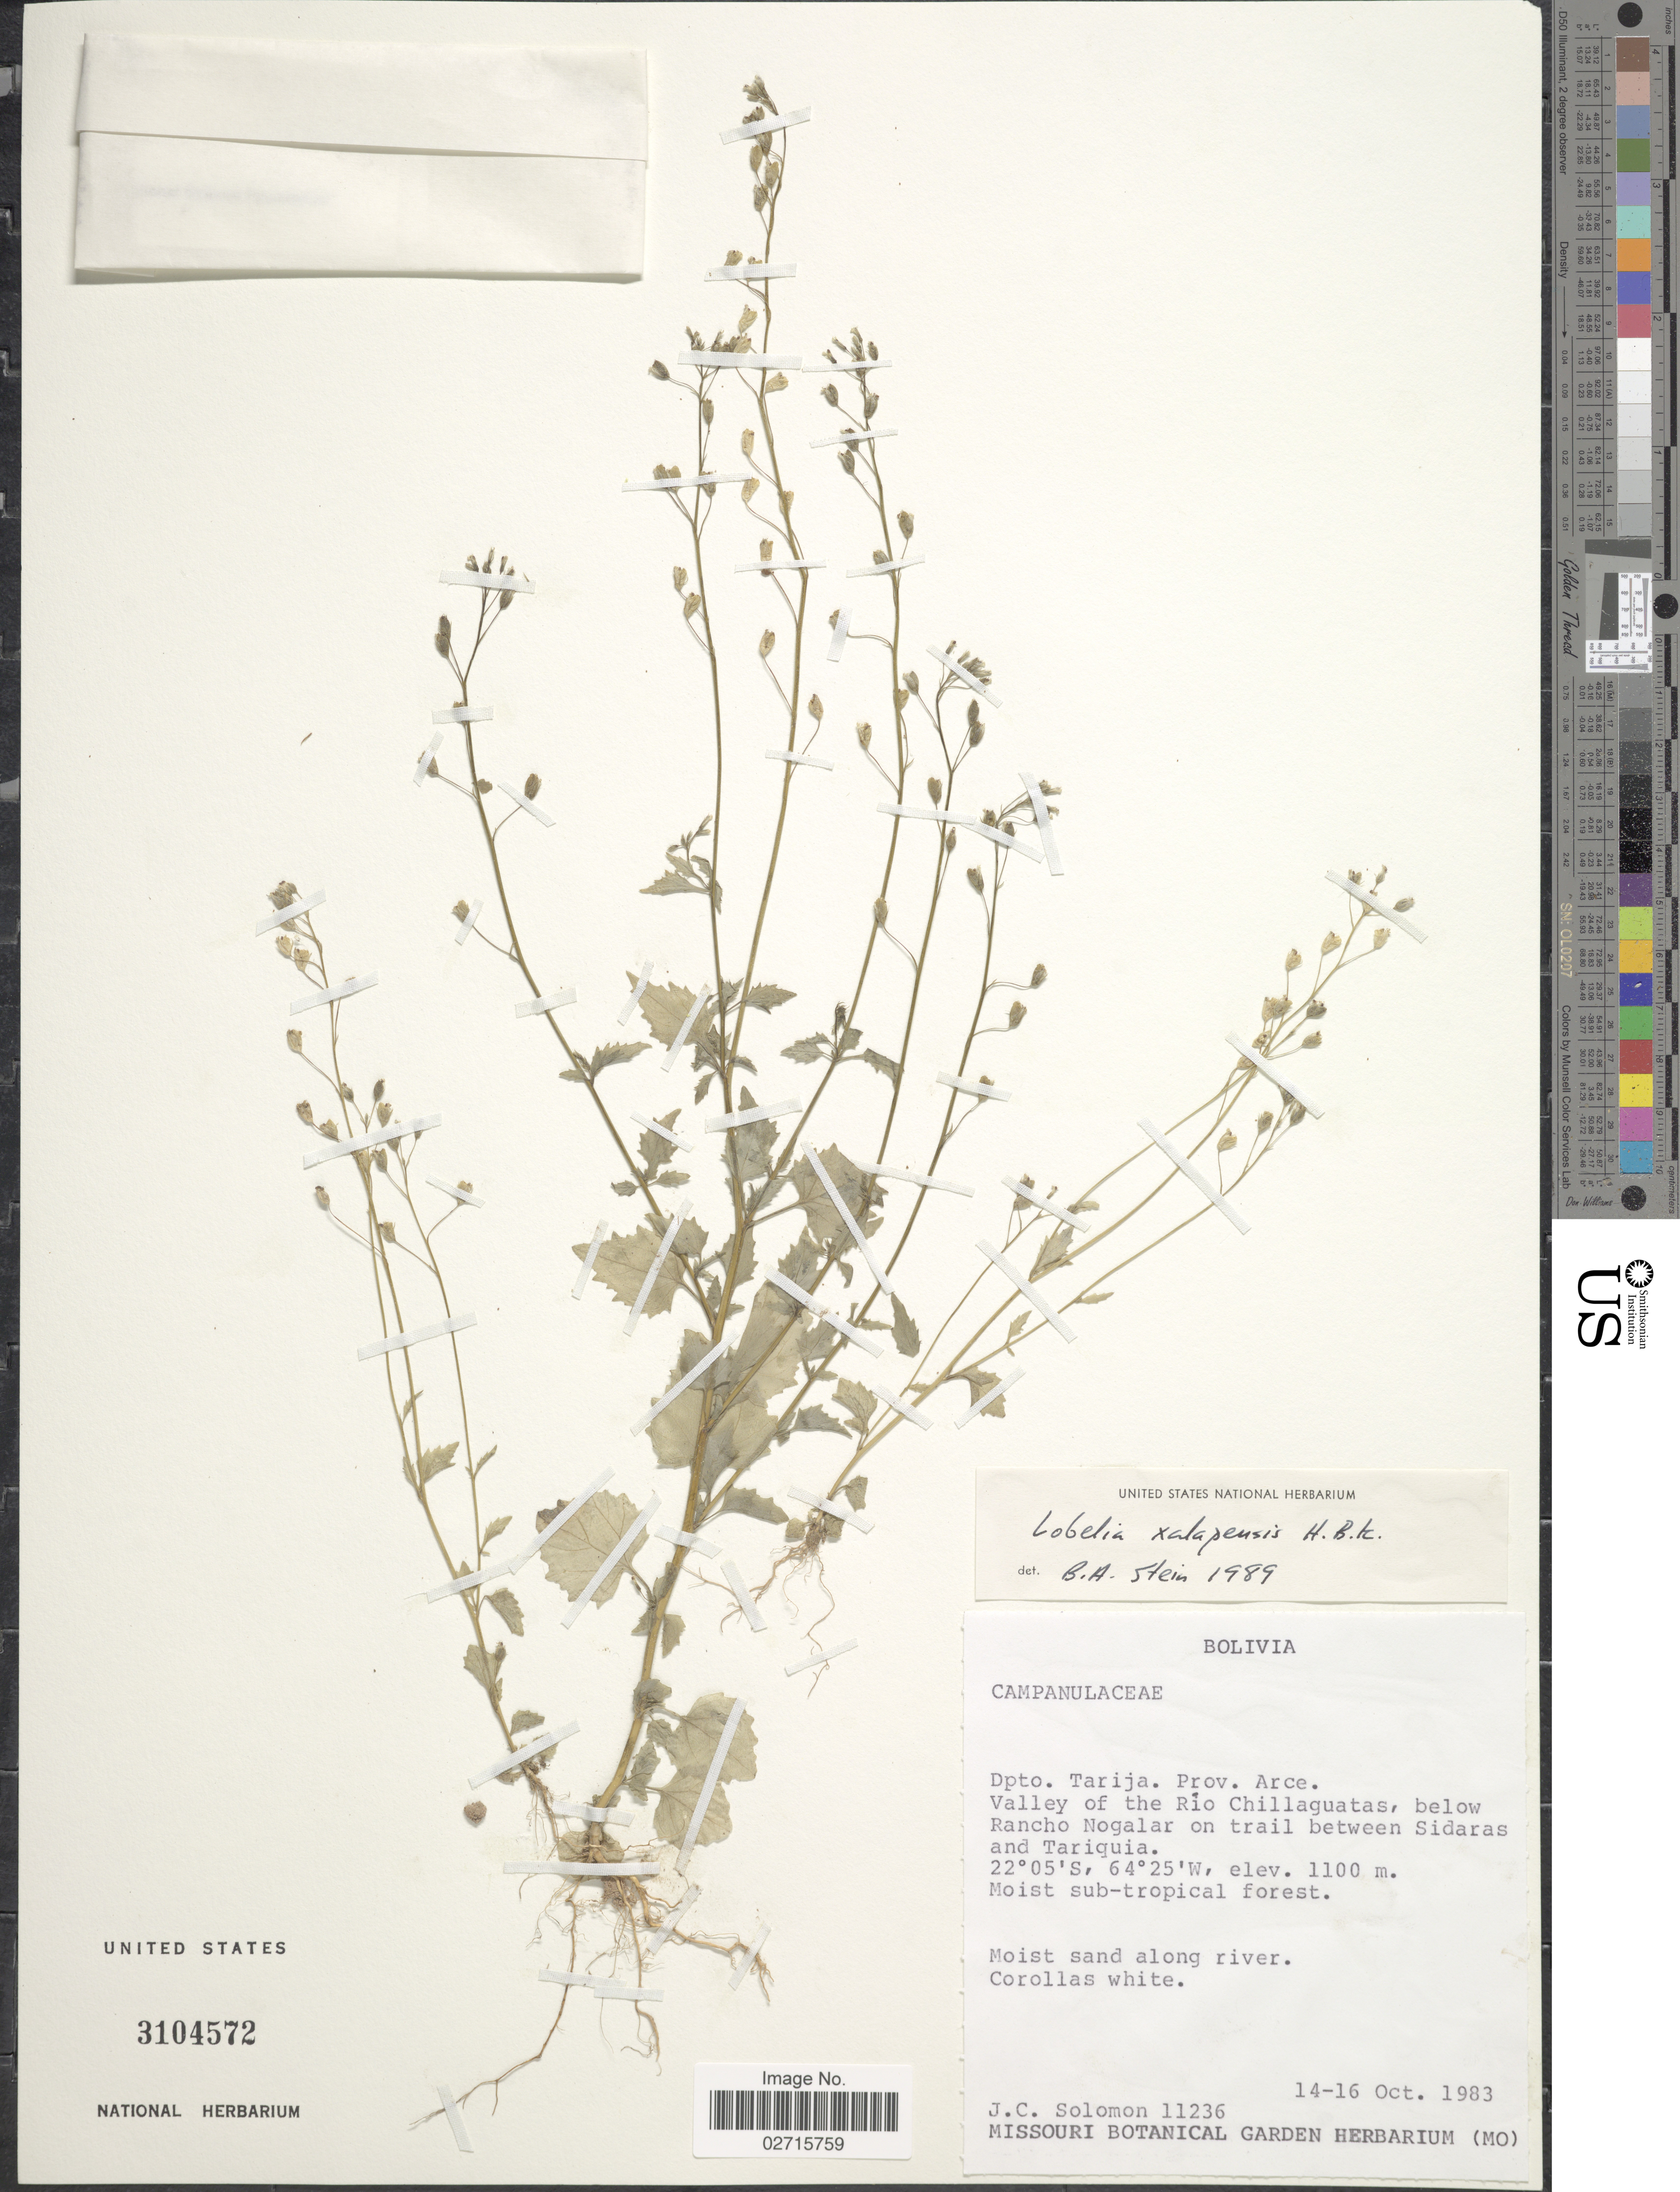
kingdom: Plantae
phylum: Tracheophyta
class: Magnoliopsida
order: Asterales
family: Campanulaceae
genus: Lobelia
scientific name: Lobelia xalapensis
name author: Kunth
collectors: J. C. Solomon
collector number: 11236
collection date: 1983-10-14/1983-10-16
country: Bolivia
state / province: Tarija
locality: Dpto. Tarija. Prov. Arce. Valley of the Rio Chillaguatas, below Rancho Nogalar on trail between Sidaras and Tariquia.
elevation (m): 1100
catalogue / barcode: US 3104572